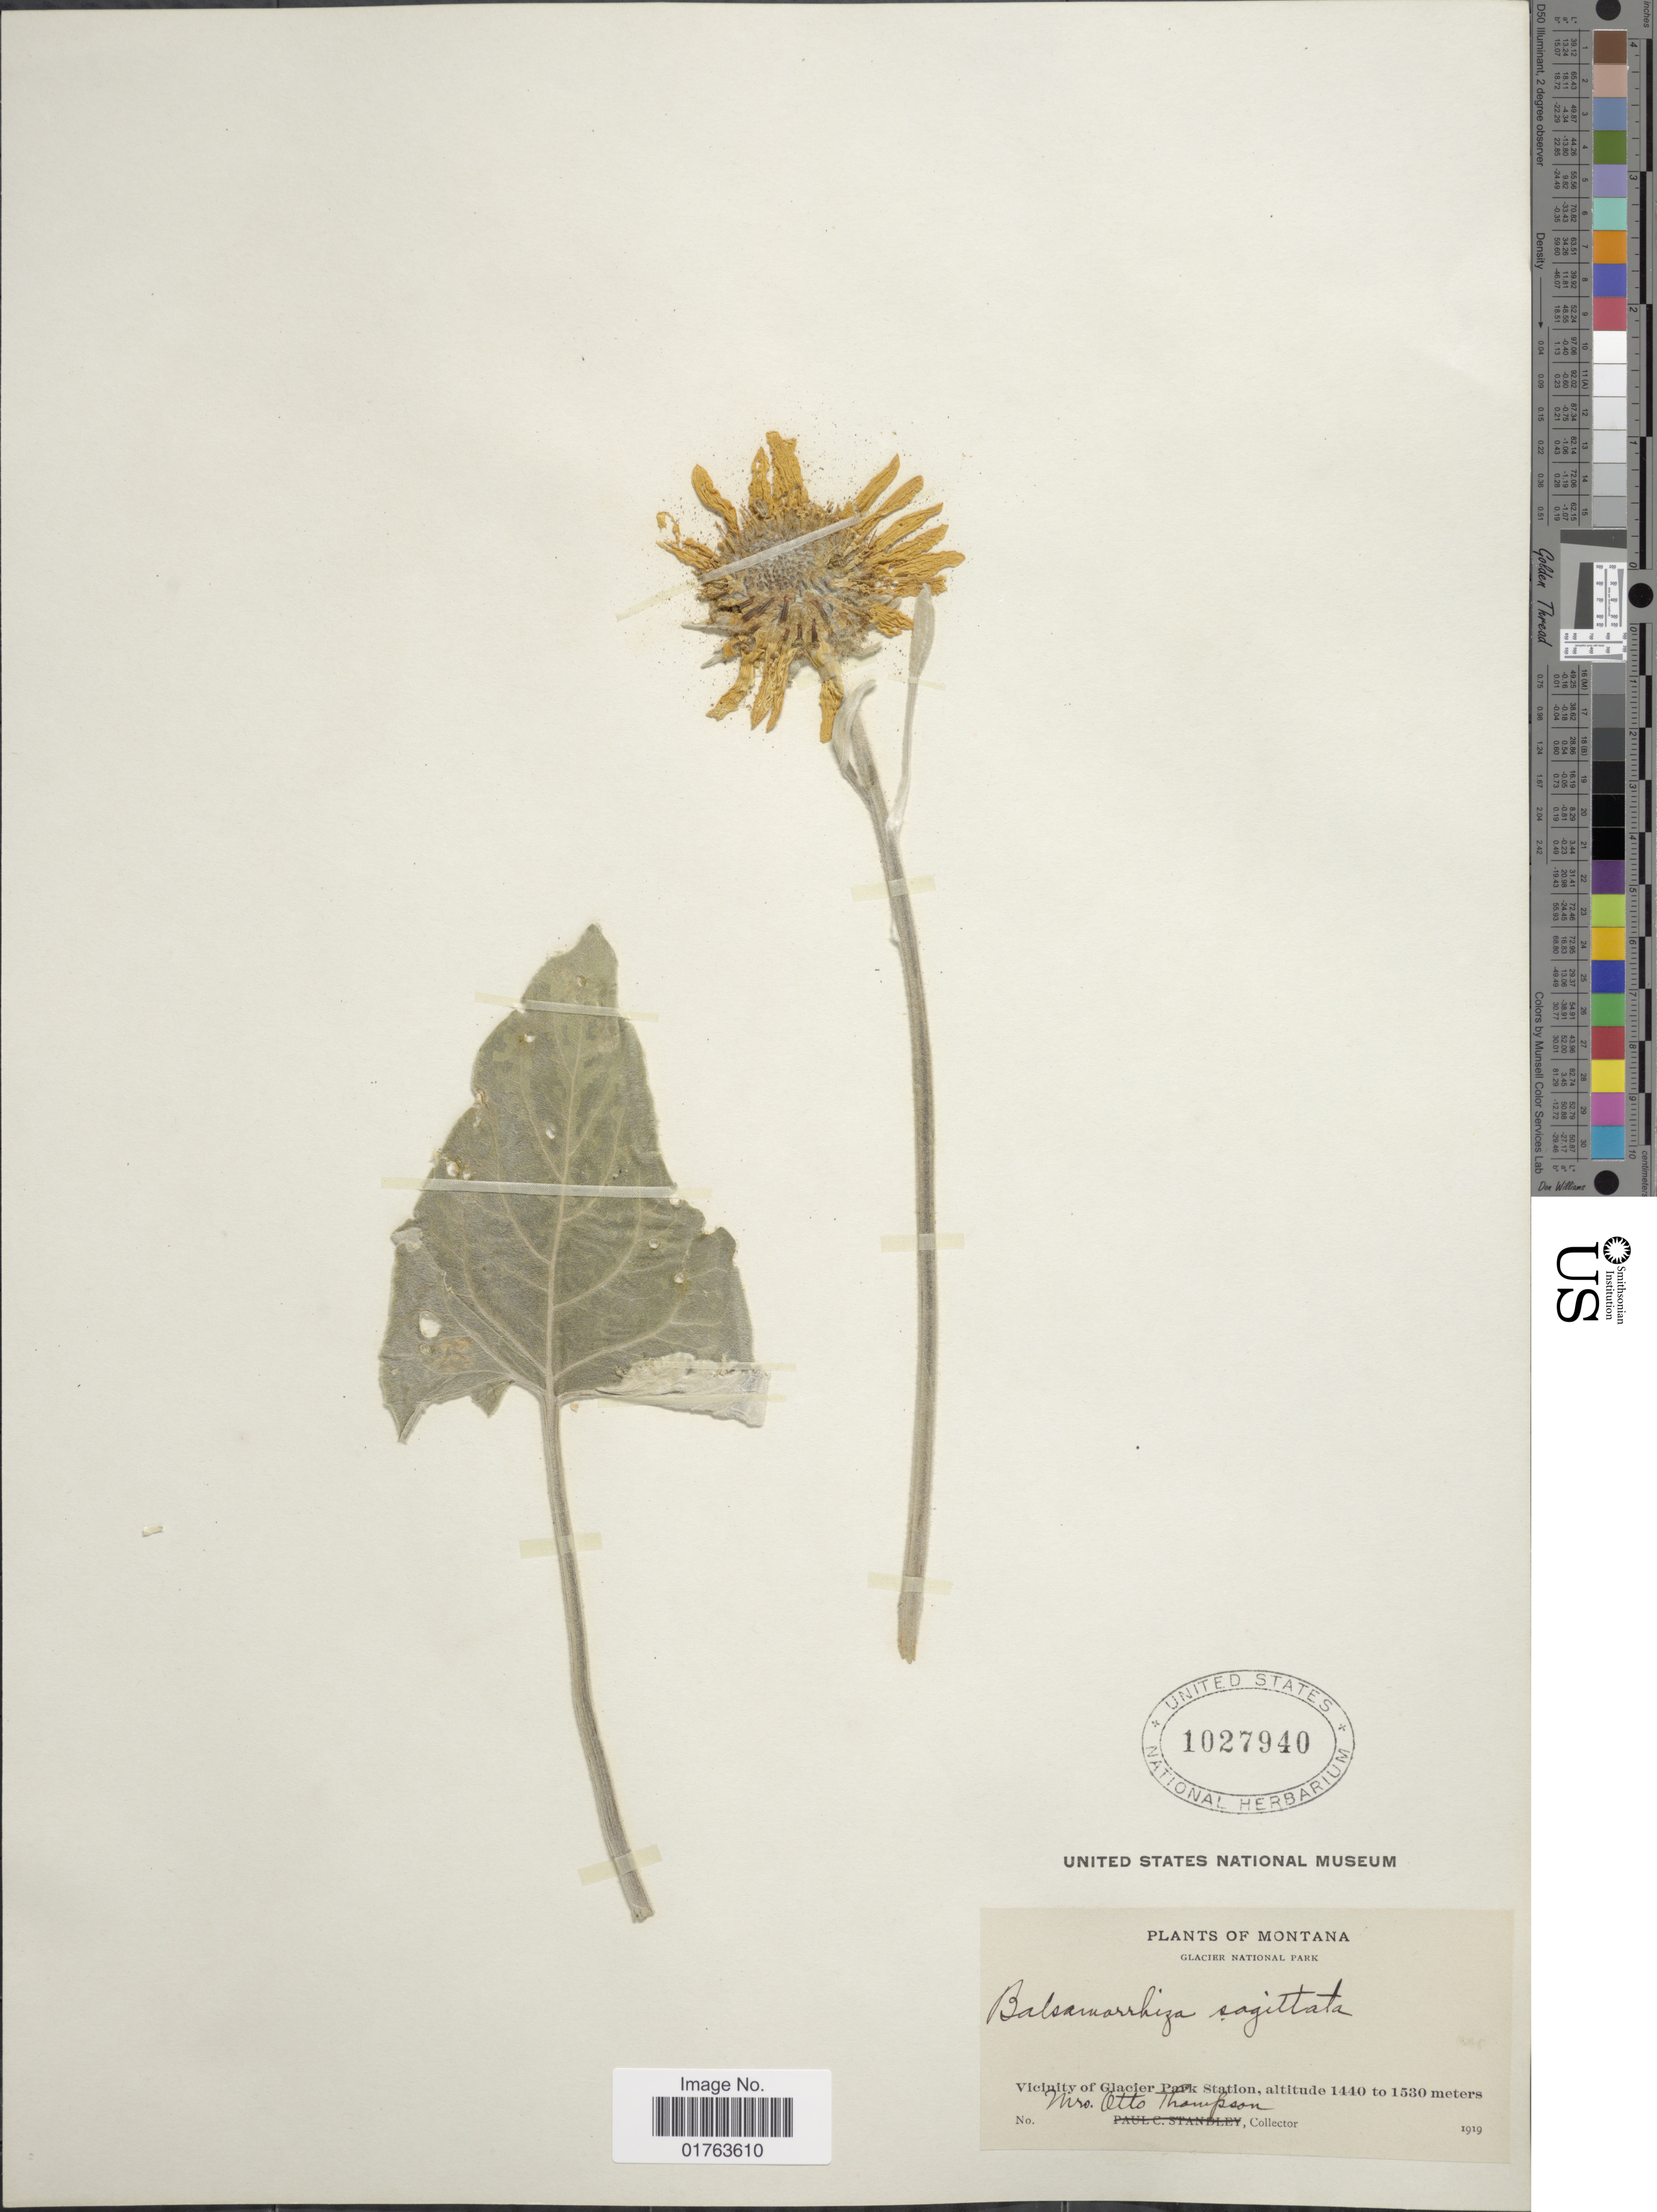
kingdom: Plantae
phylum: Tracheophyta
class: Magnoliopsida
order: Asterales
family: Asteraceae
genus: Balsamorhiza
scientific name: Balsamorhiza sagittata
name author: (Pursh) Nutt.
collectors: O. Thompson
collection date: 1919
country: United States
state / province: Montana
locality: Vicinity of Glacier Park Station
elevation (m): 1440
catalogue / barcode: US 1027940